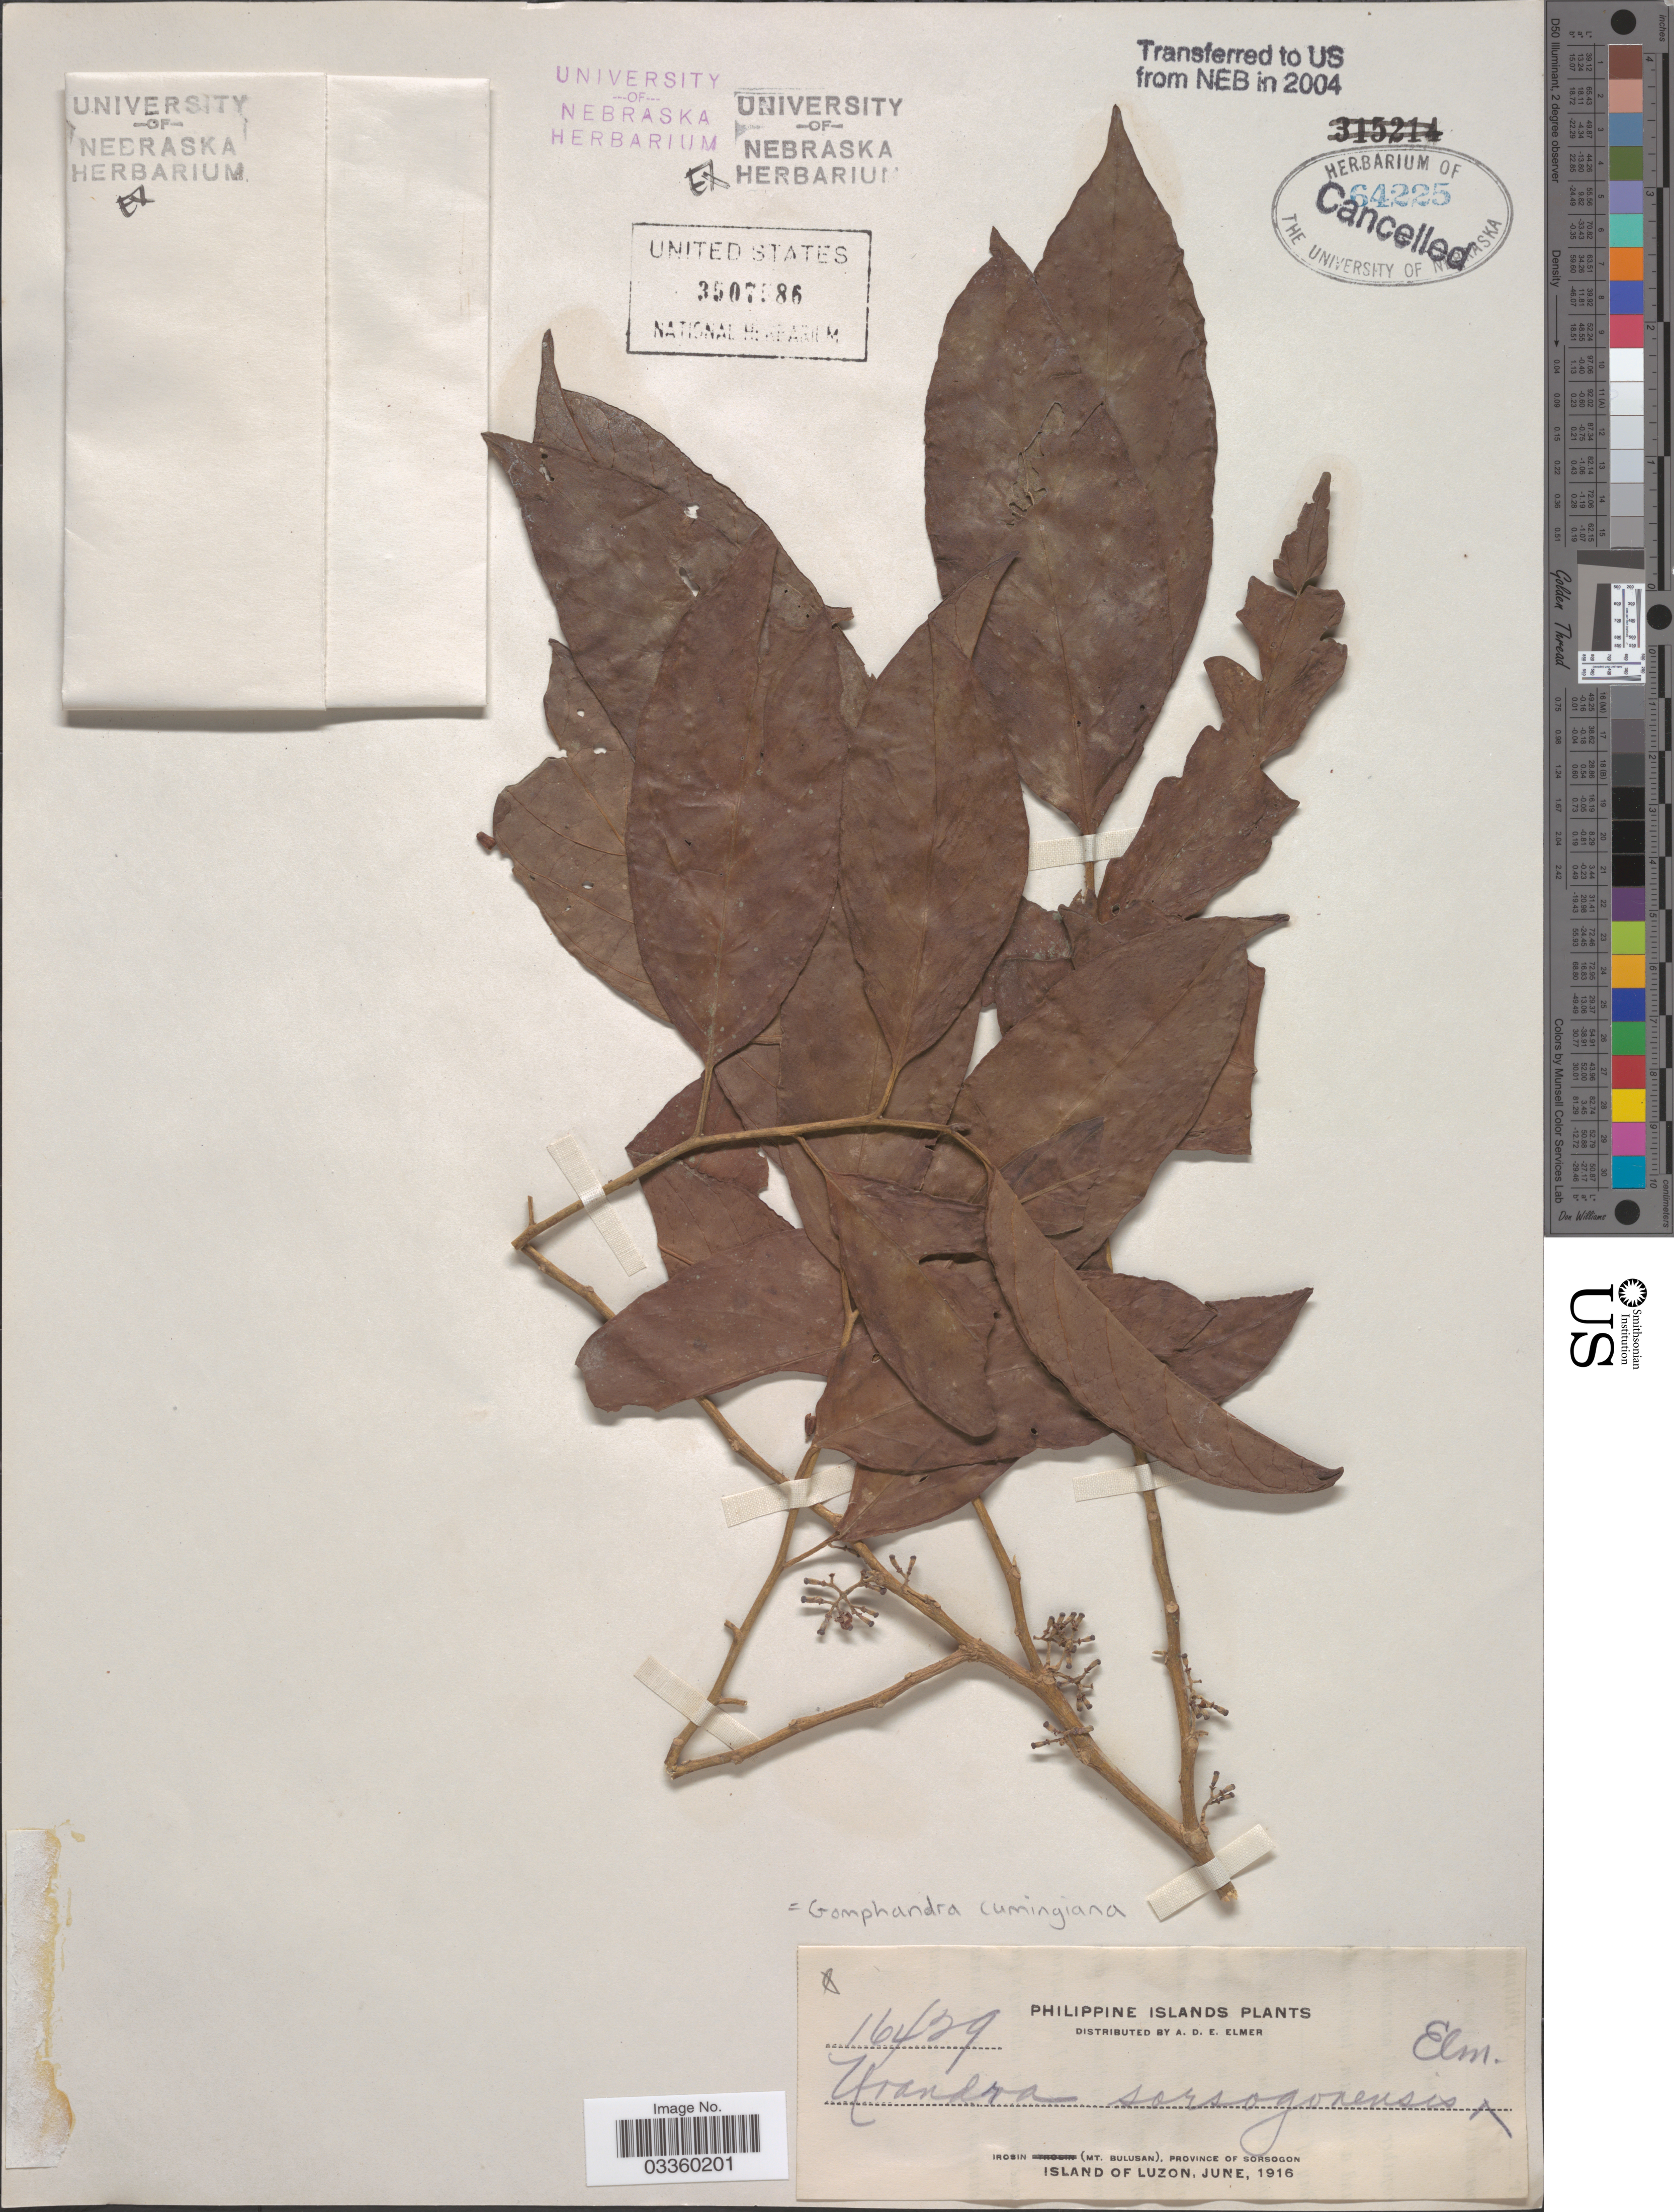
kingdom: Plantae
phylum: Tracheophyta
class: Magnoliopsida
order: Cardiopteridales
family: Stemonuraceae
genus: Gomphandra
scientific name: Gomphandra cumingiana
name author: (Miers) Fern.-Vill.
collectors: A. D. E. Elmer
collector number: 16429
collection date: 1916-06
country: Philippines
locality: Irosin (Mt. Bulusan), Province of Sorsogon. Island of Luzon.